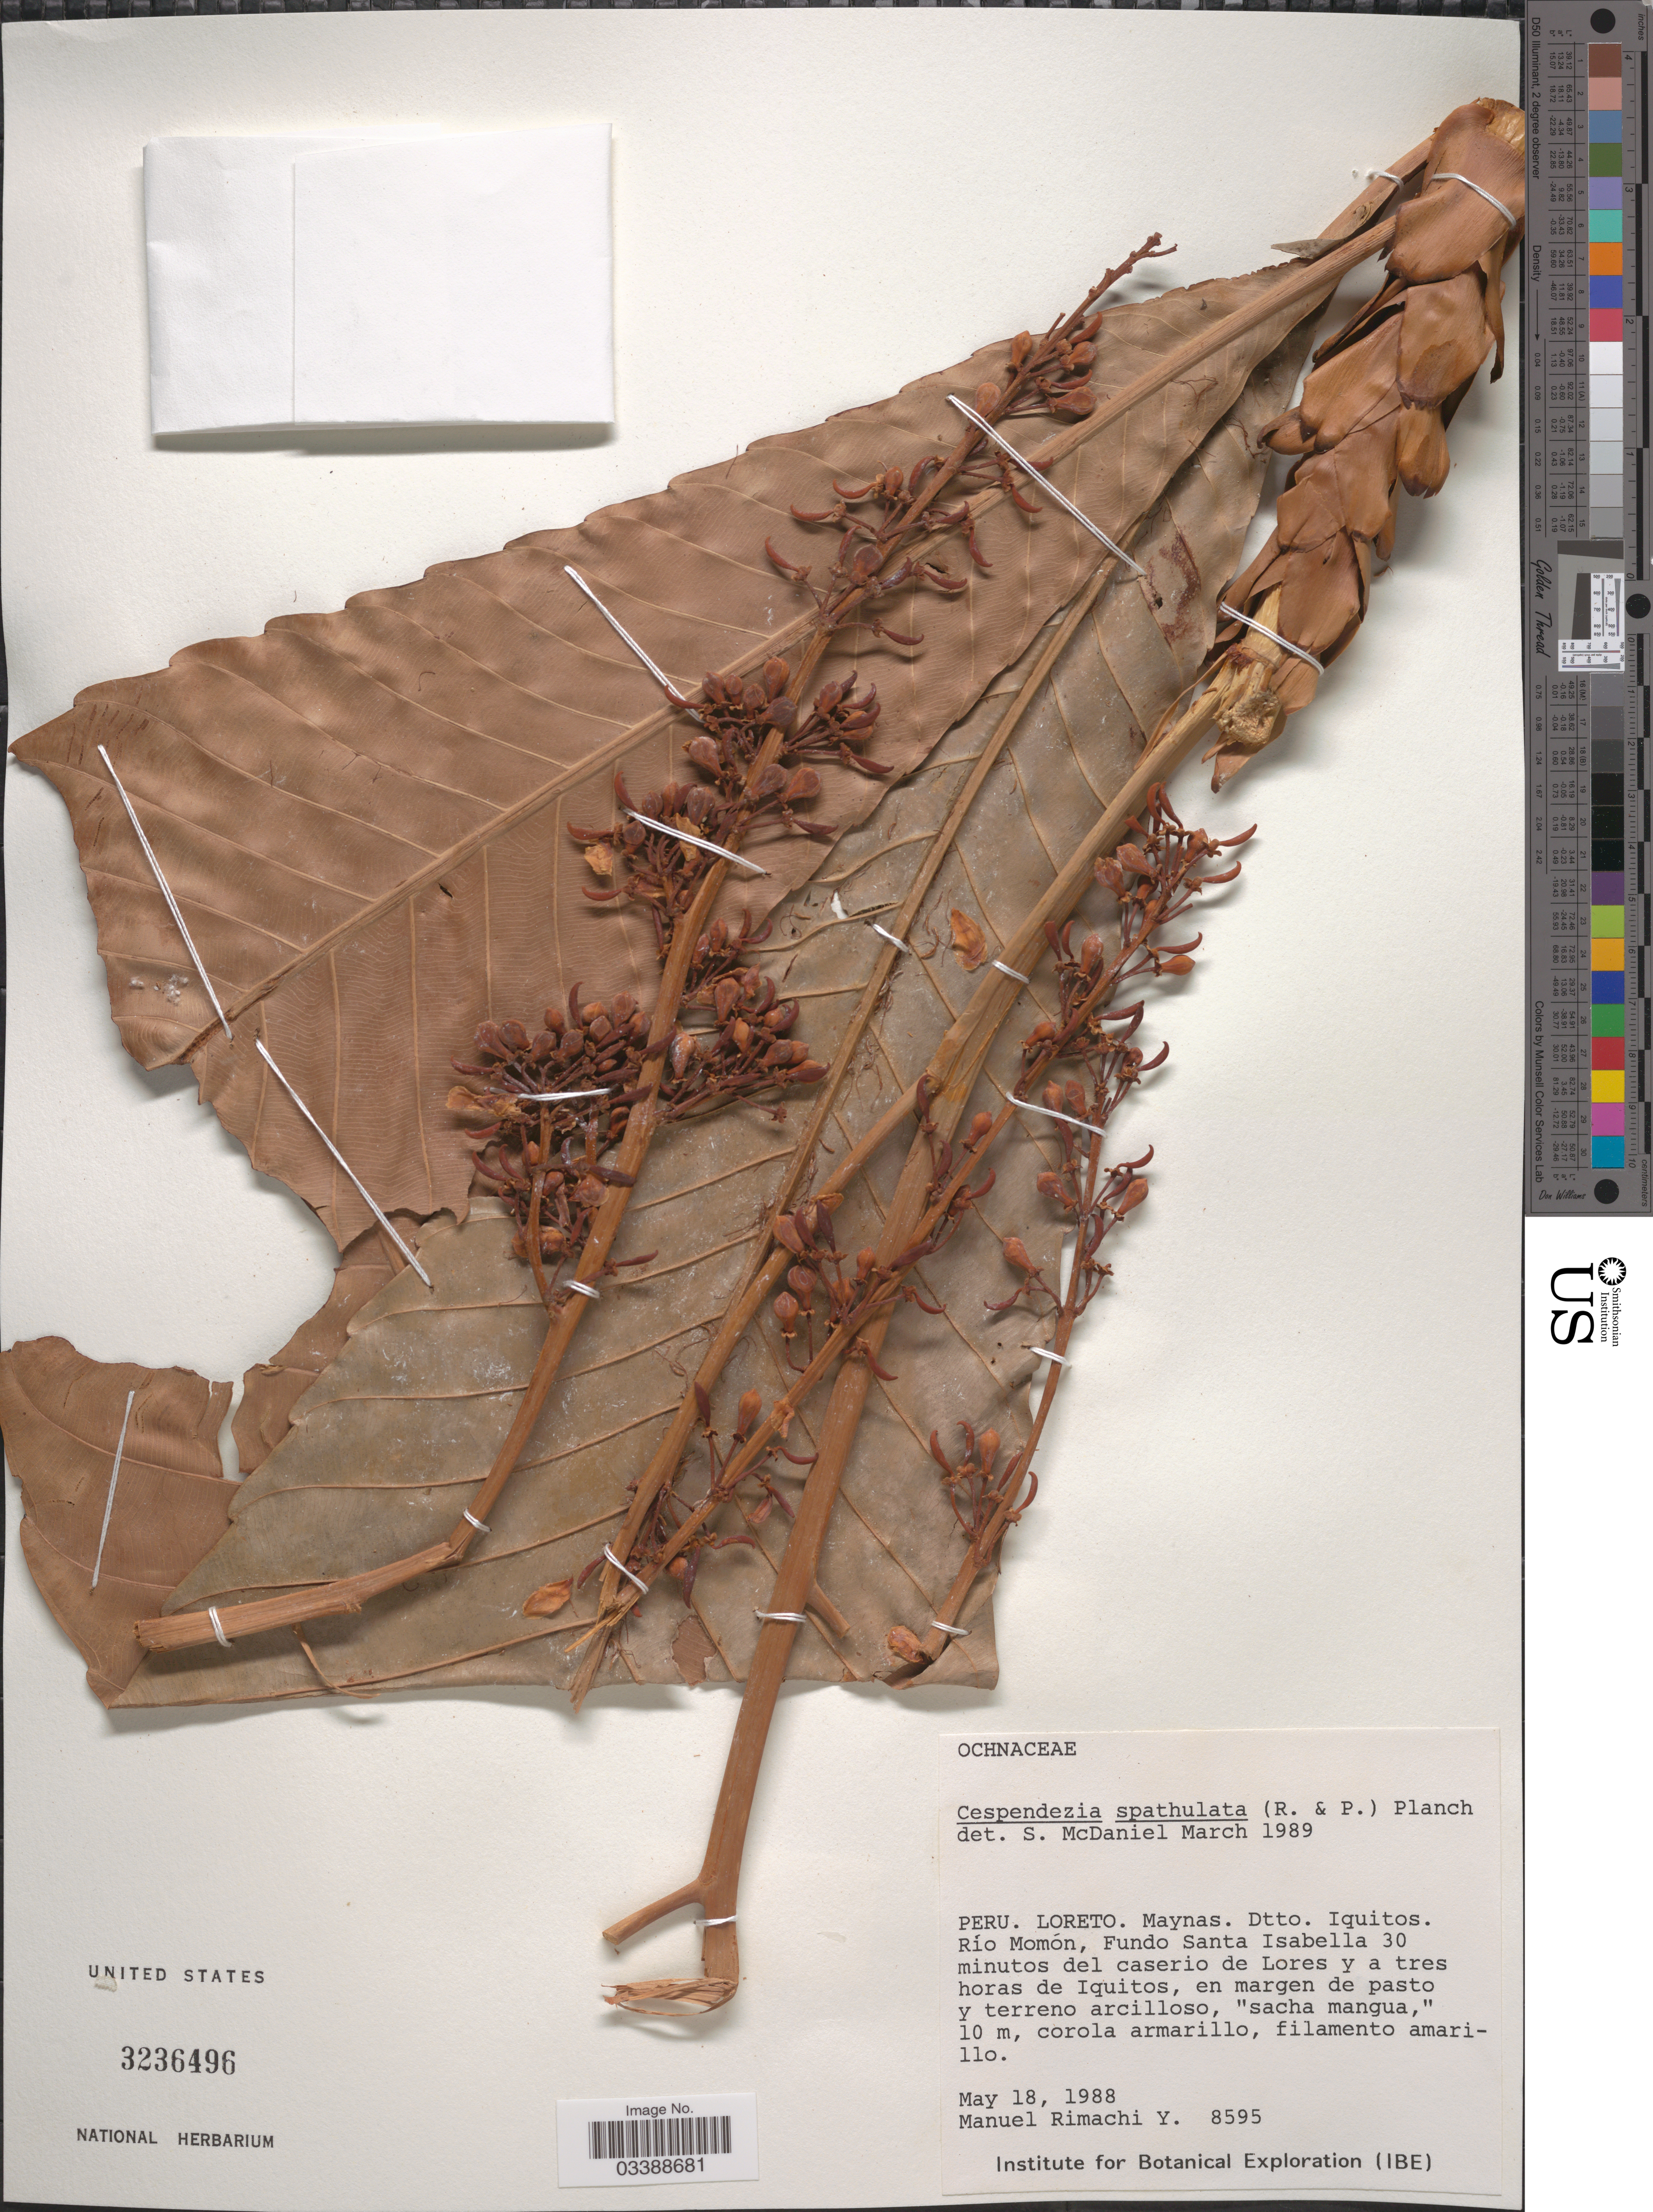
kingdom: Plantae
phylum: Tracheophyta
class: Magnoliopsida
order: Malpighiales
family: Ochnaceae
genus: Cespedesia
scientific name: Cespedesia spathulata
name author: (Ruiz & Pav.) Planch.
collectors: M. Rimachi Y.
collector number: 8595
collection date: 1988-05-18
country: Peru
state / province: Loreto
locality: Maynas. Dtto. Iquitos. Río Momón, Fundo Santa Isabella 30 minutos del caserio de Lores y a tres horas de Iquitos.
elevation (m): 10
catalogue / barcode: US 3236496